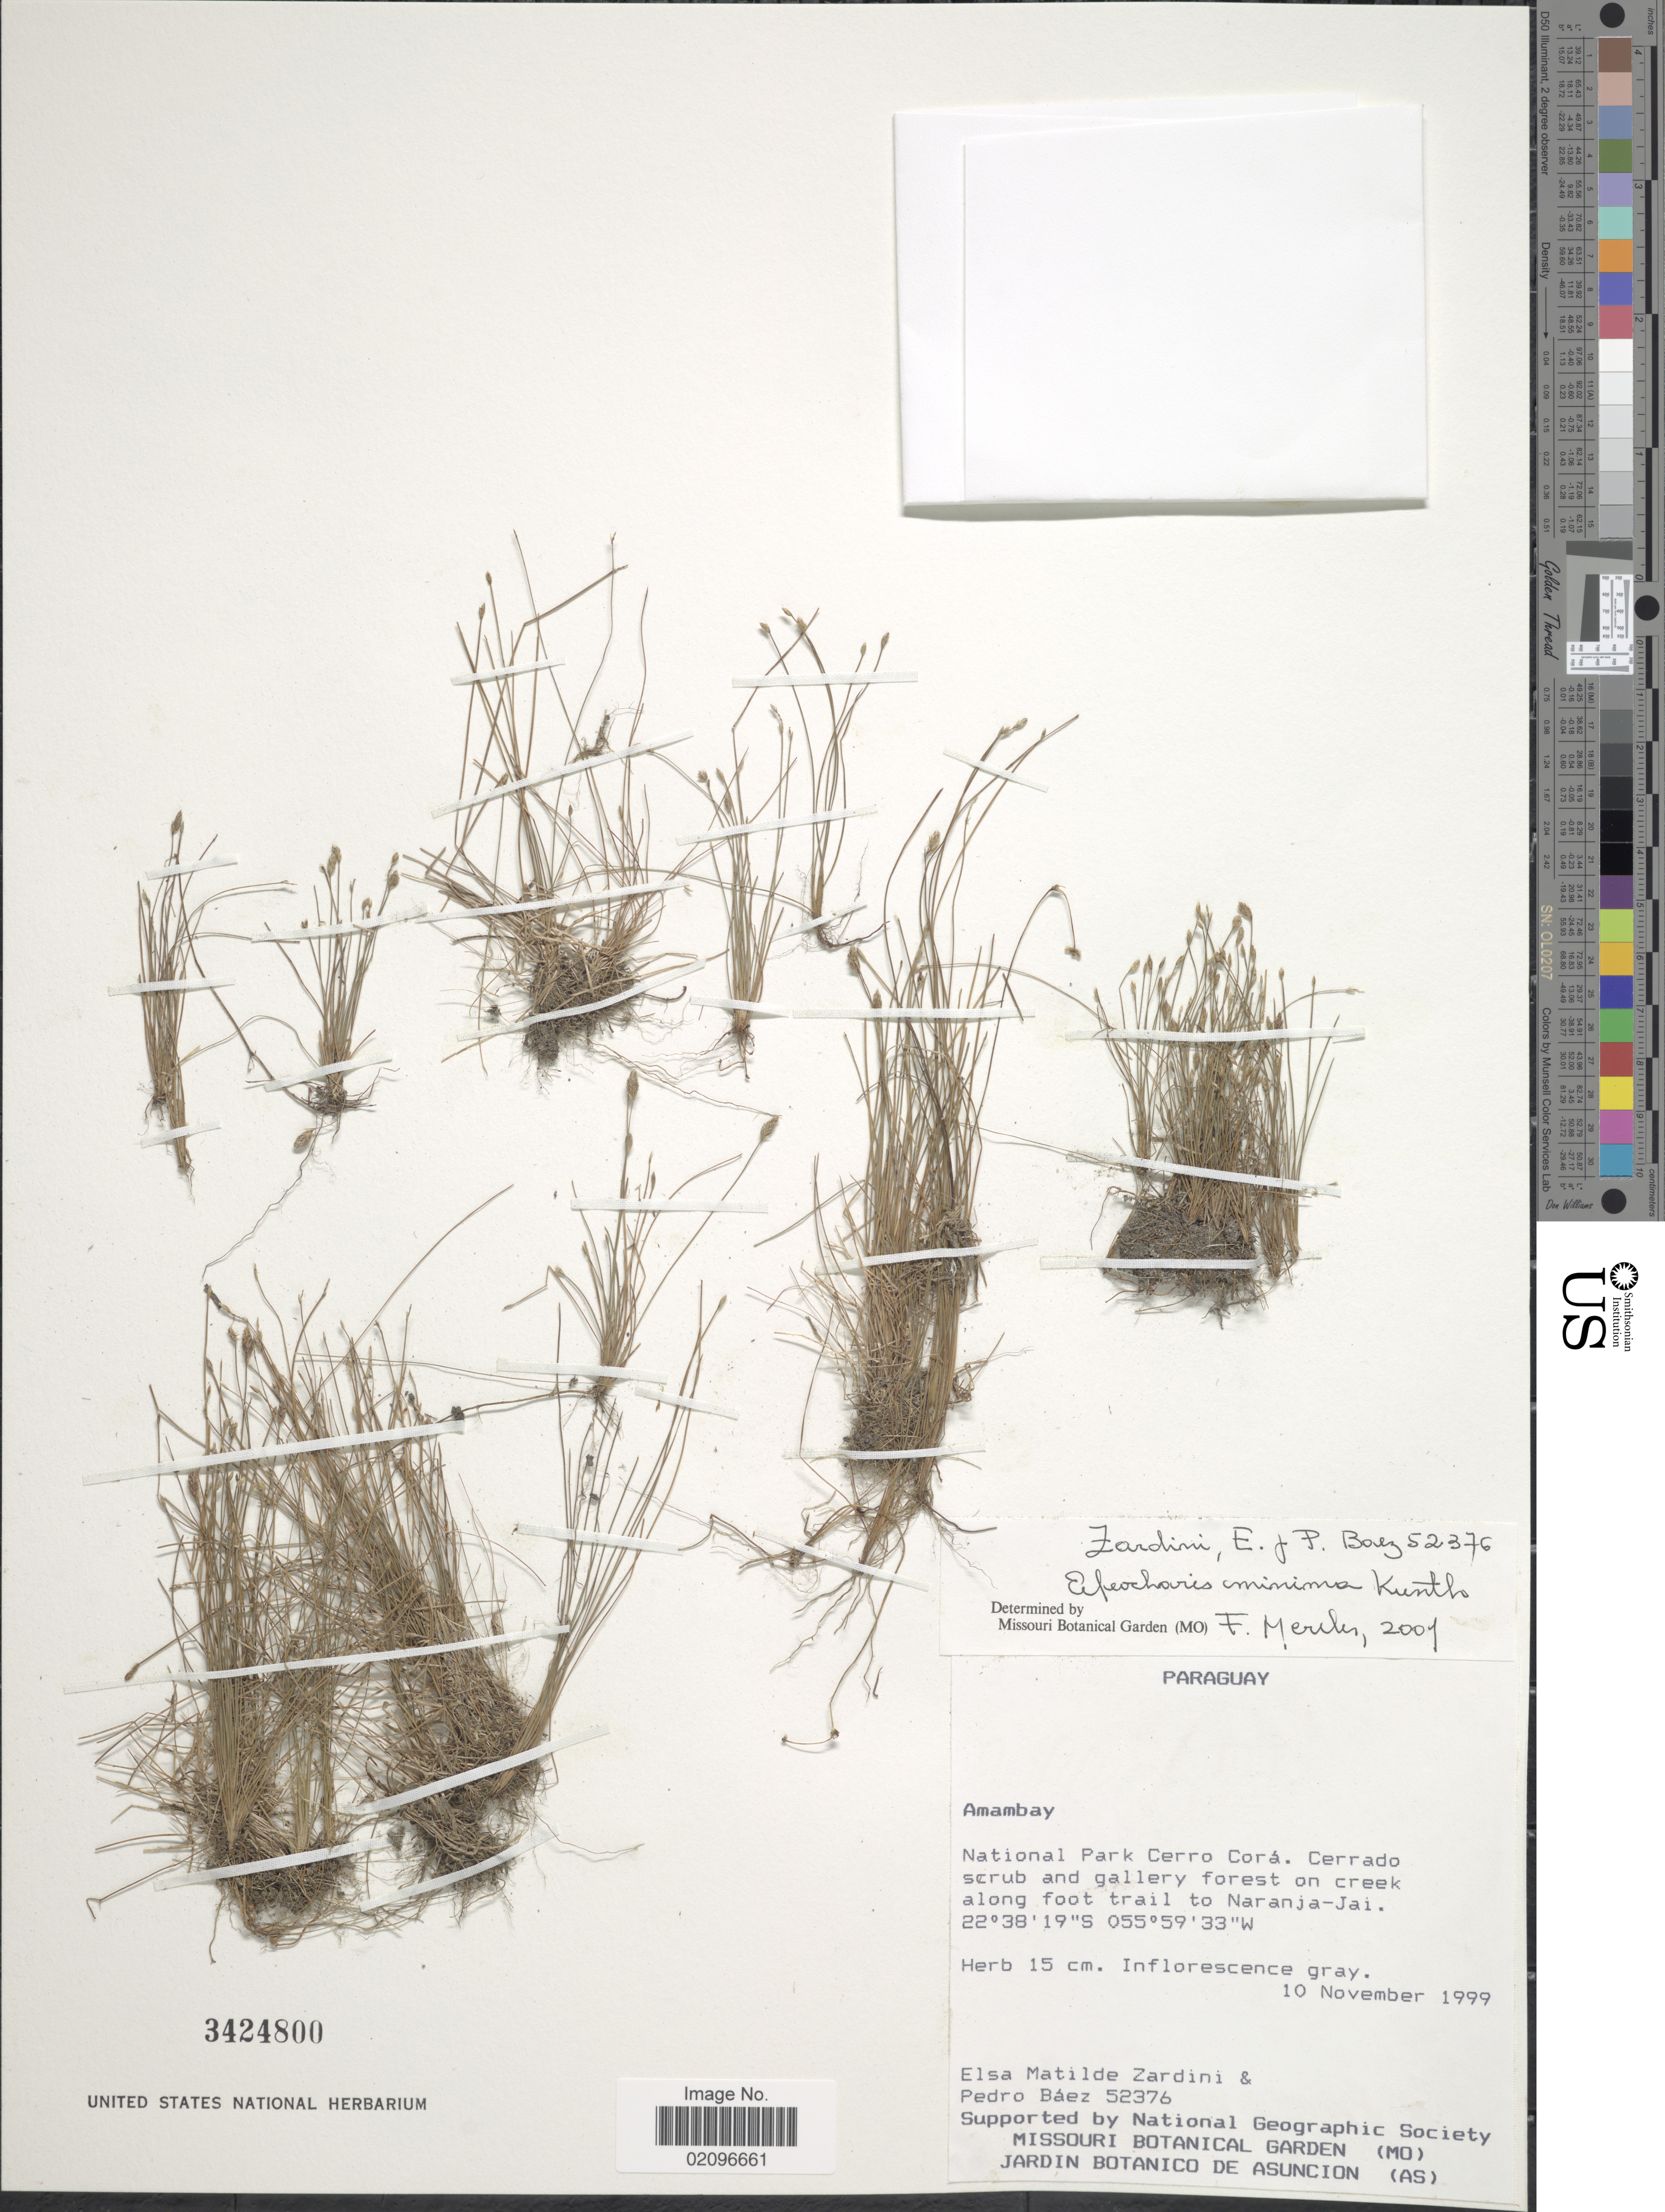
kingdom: Plantae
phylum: Tracheophyta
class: Liliopsida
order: Poales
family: Cyperaceae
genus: Eleocharis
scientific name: Eleocharis minima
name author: Kunth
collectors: E. M. Zardini & P. Báez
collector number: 52376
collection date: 1999-11-10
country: Paraguay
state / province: Amambay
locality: Amambay, National Park Cerro Cora, Cerrado scrub and gallery forest on creek along foot trail to Naranja-Jai.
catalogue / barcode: US 3424800